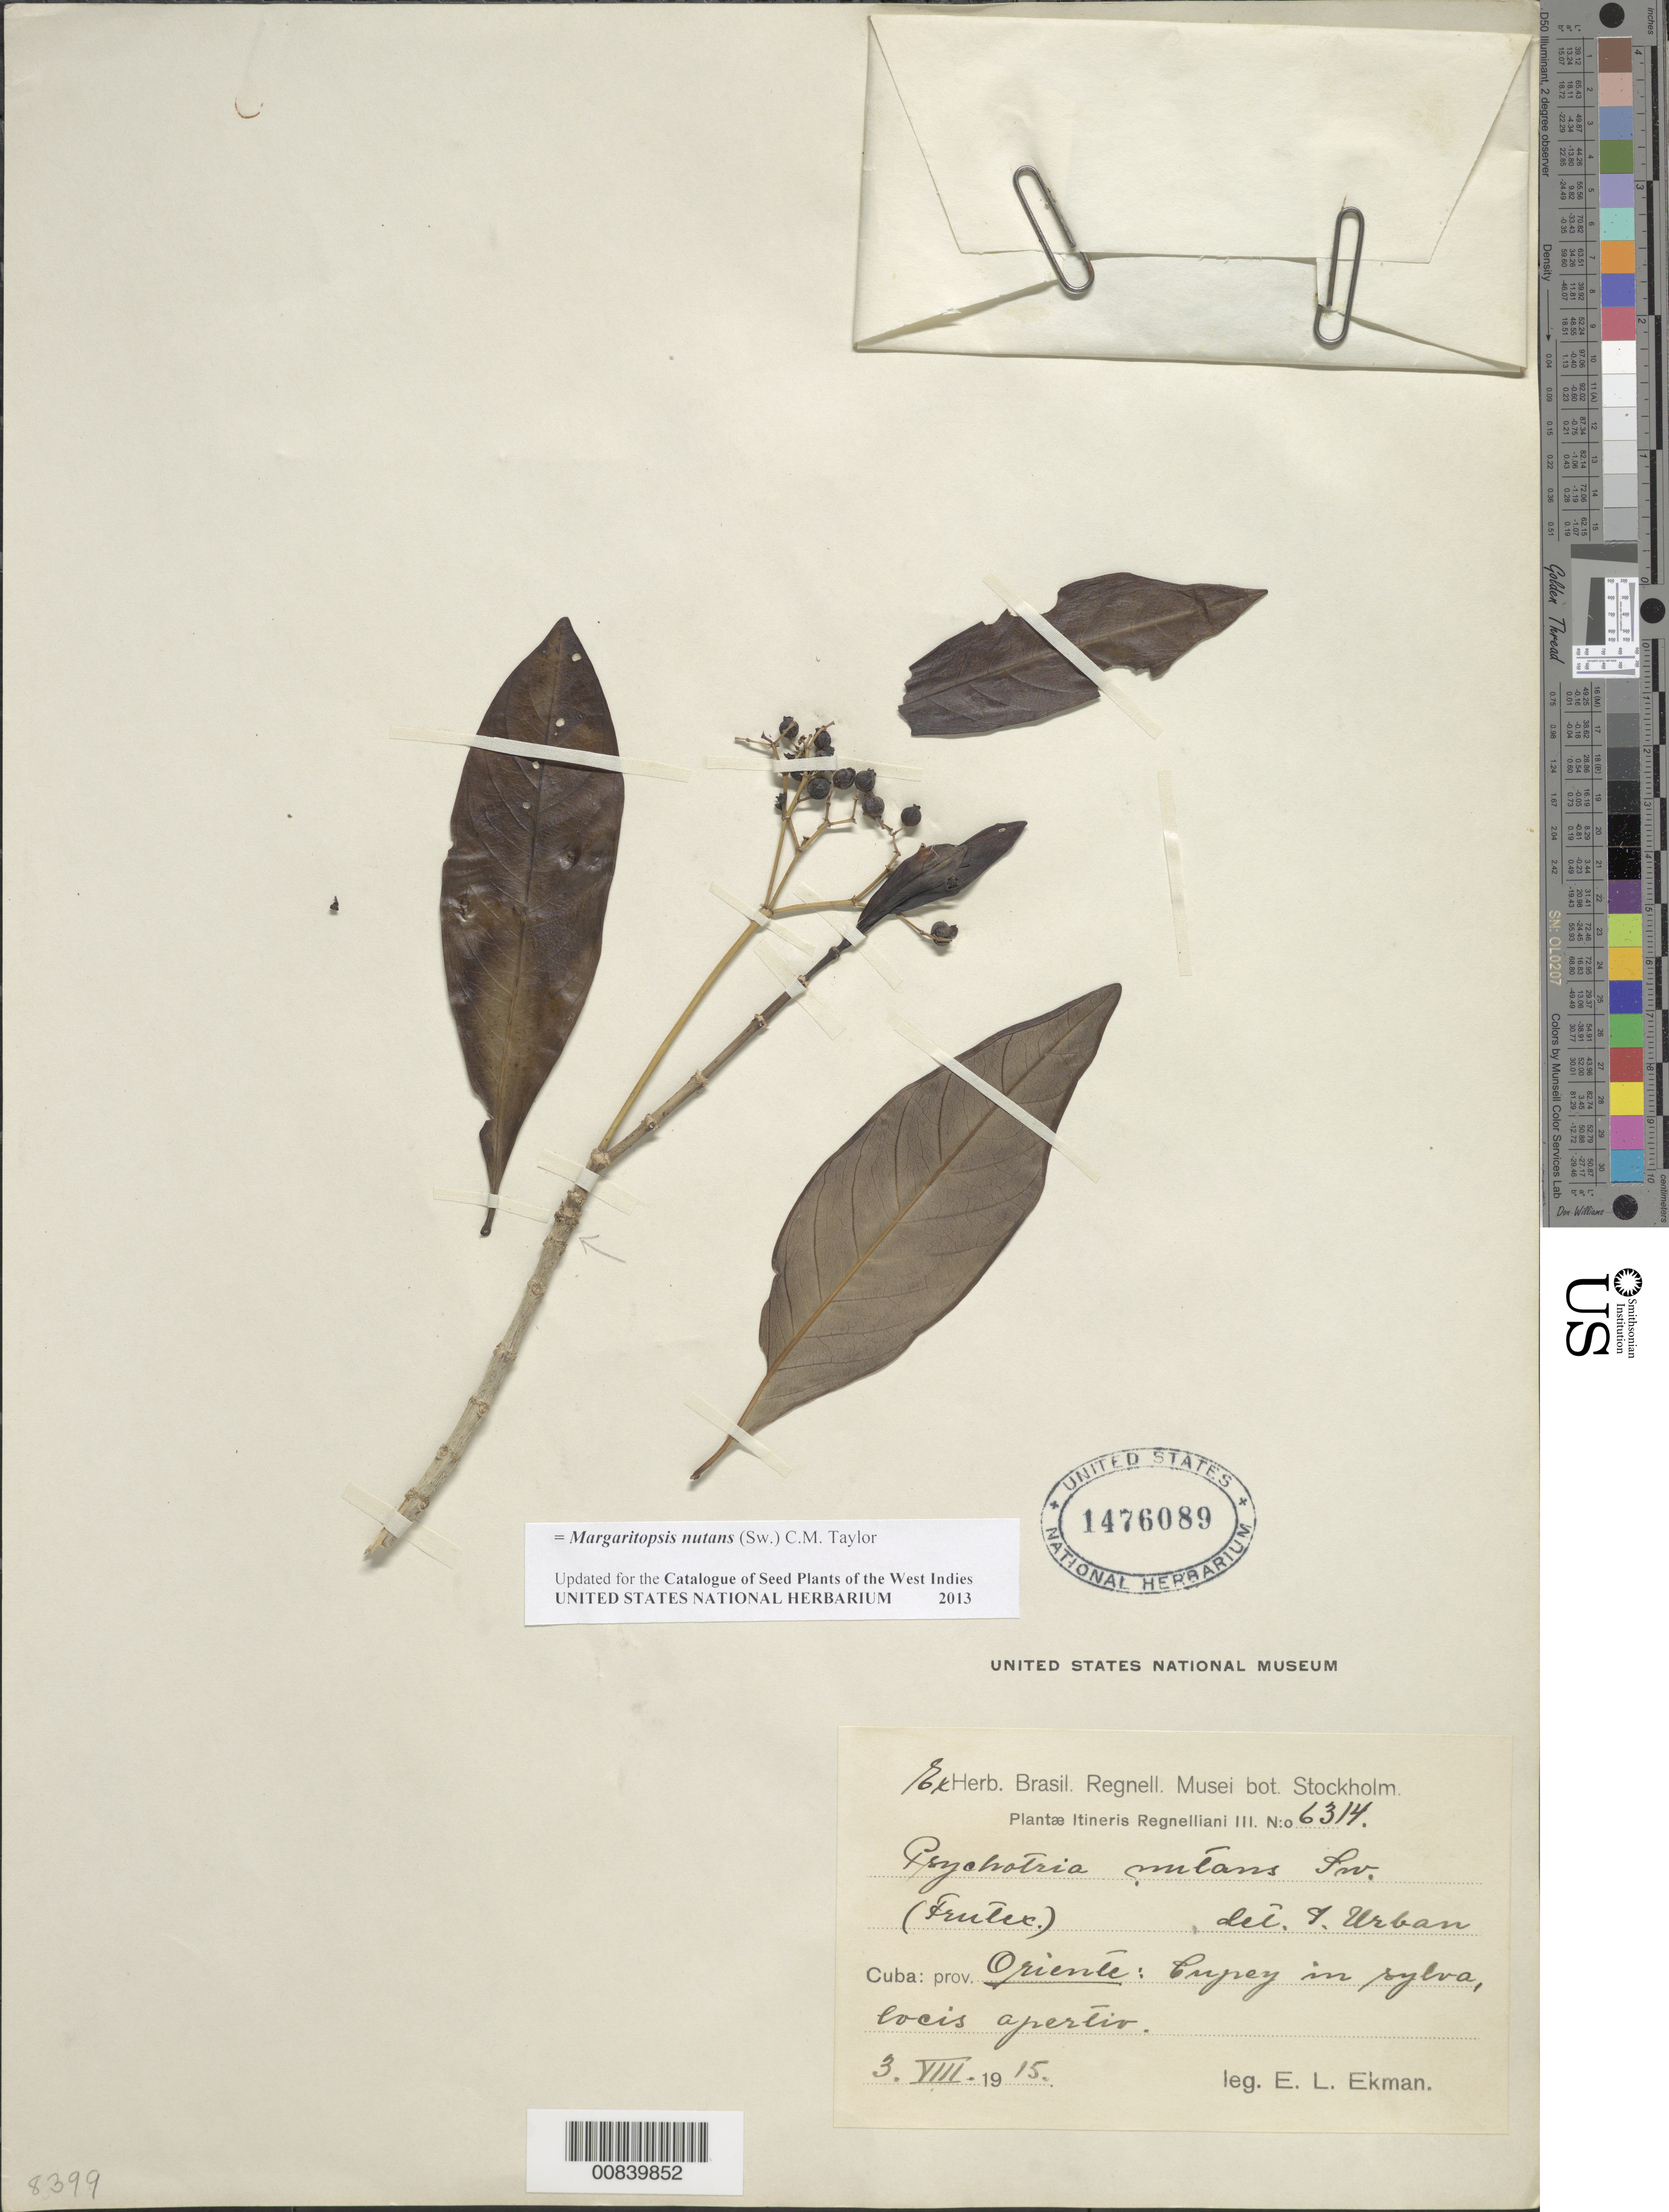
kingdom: Plantae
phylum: Tracheophyta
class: Magnoliopsida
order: Gentianales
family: Rubiaceae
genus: Margaritopsis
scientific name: Margaritopsis nutans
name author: (Sw.) C.M. Taylor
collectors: E. L. Ekman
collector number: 6314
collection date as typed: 03 Aug 1915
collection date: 1915-08-03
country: Cuba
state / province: Oriente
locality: Cupey. Locis apertiv.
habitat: In sylva.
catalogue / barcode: US 1476089